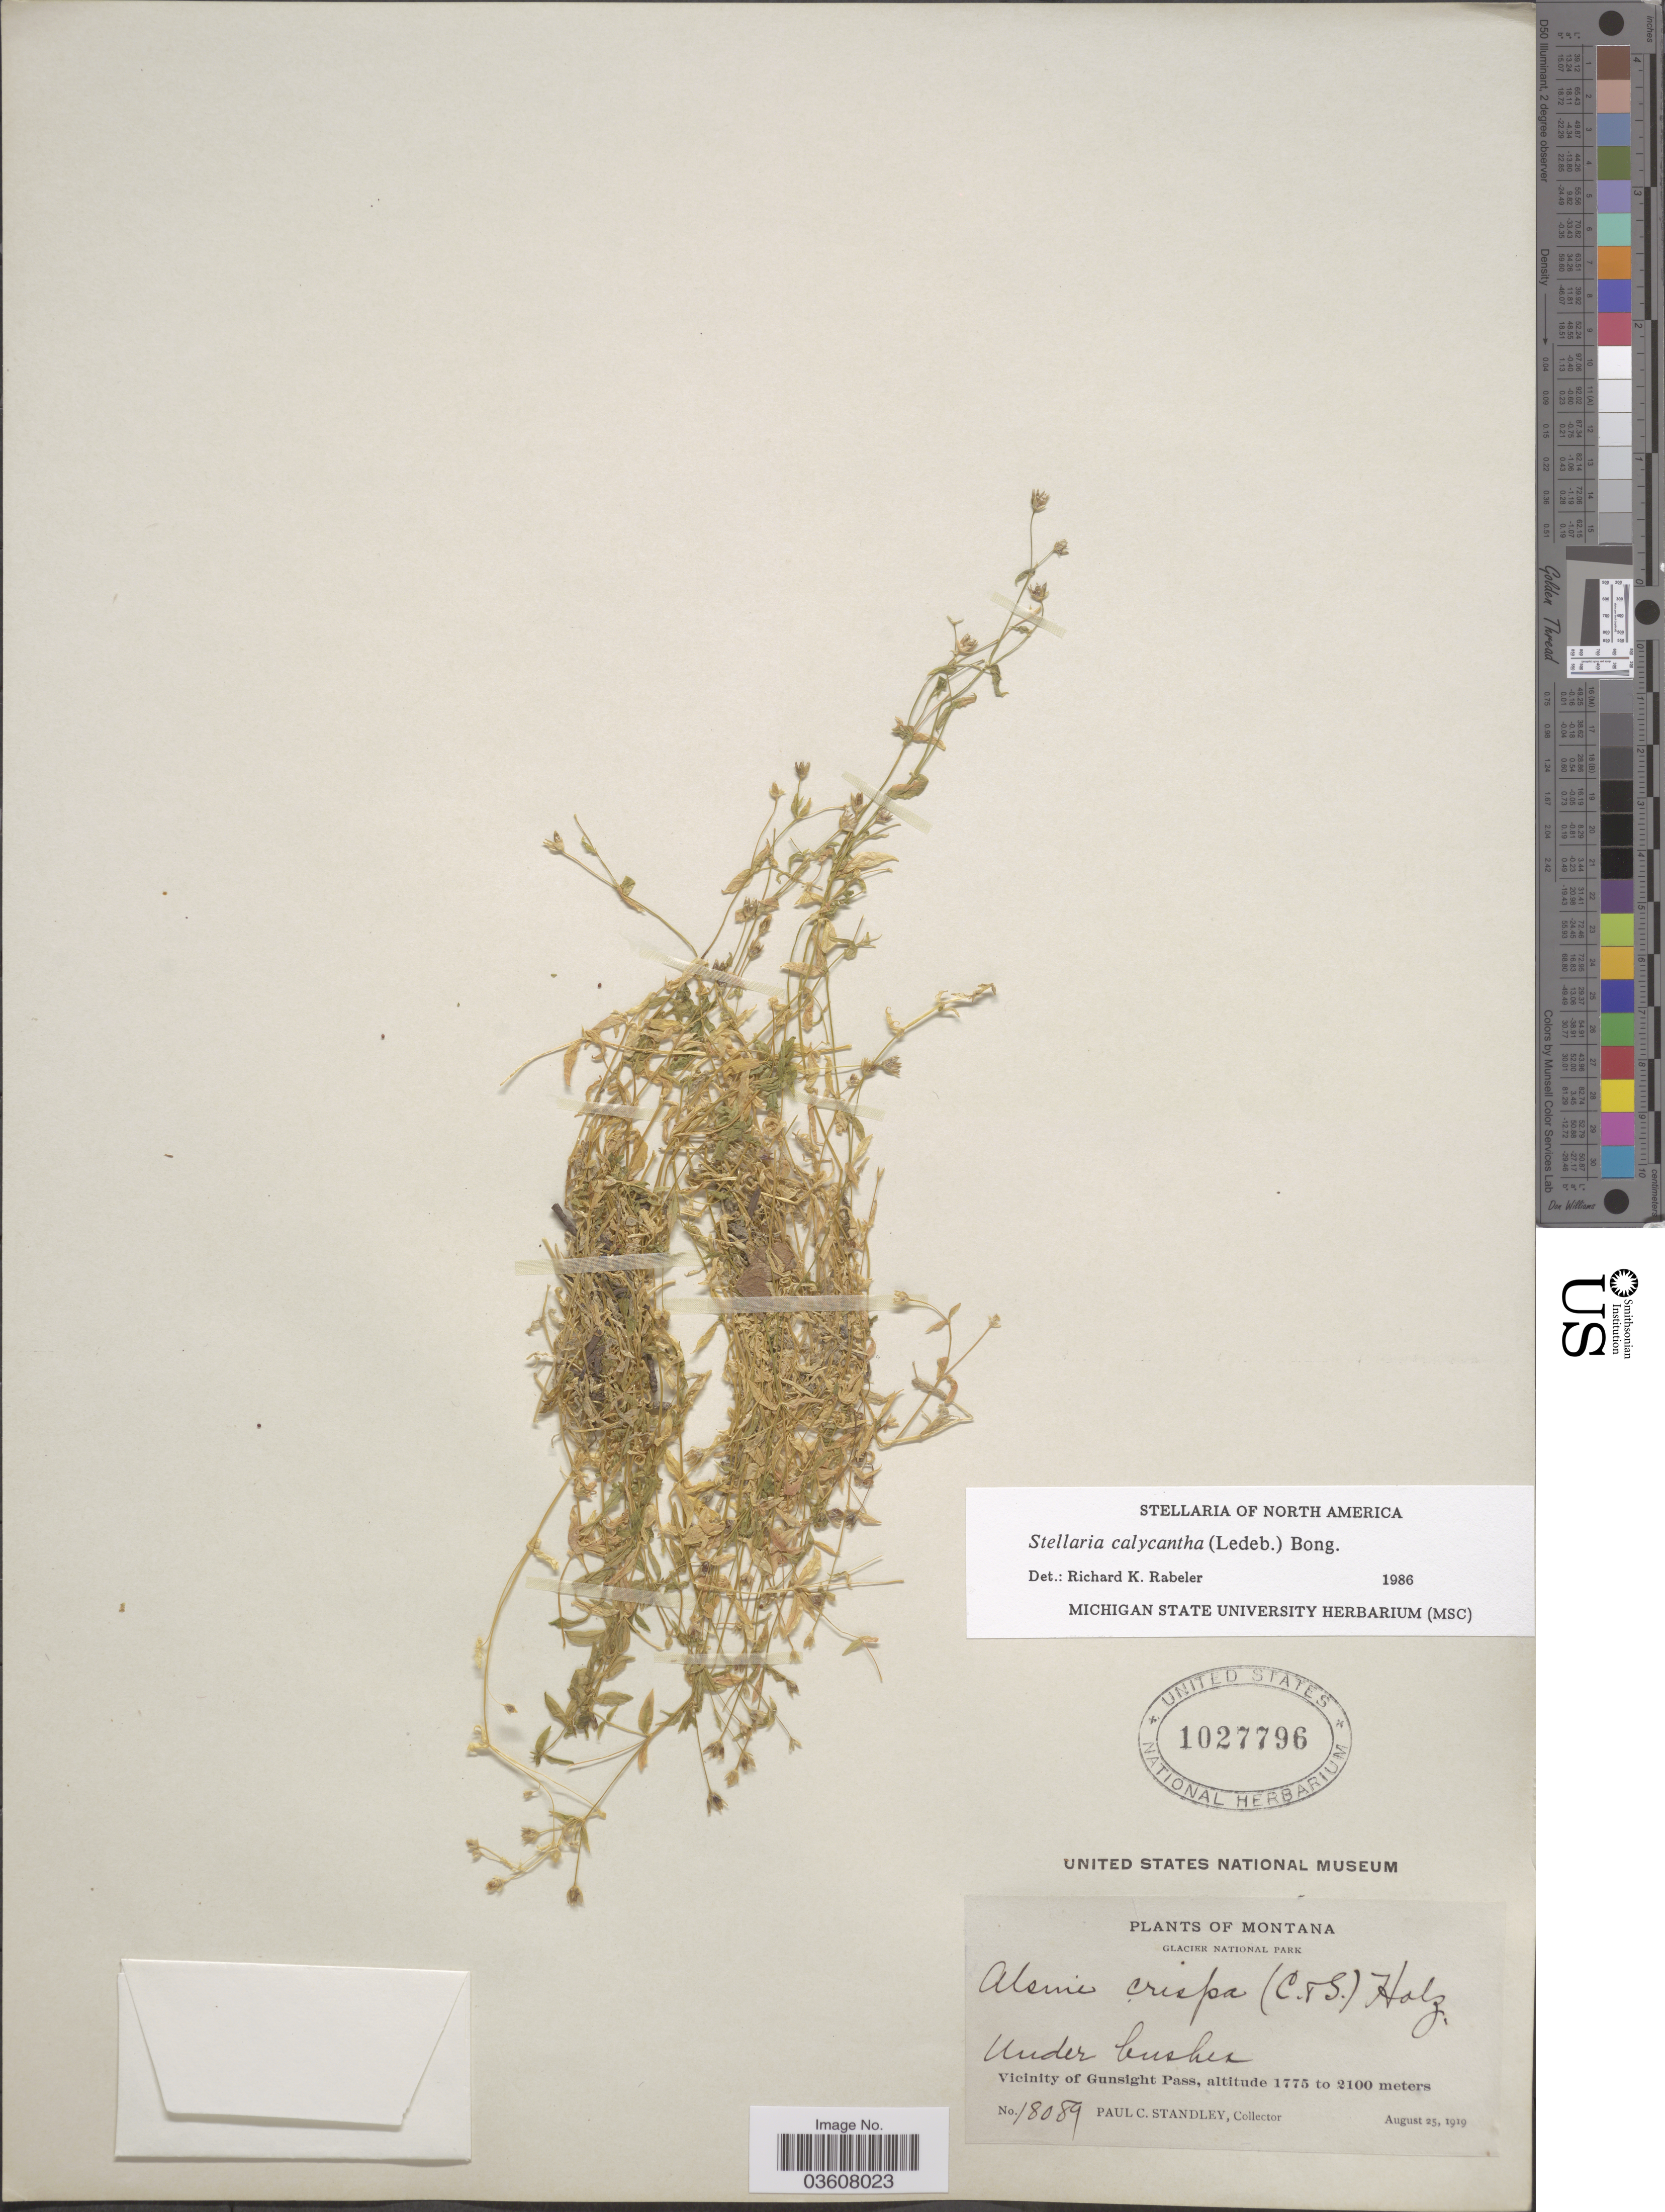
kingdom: Plantae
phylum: Tracheophyta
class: Magnoliopsida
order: Caryophyllales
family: Caryophyllaceae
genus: Stellaria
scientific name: Stellaria calycantha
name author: (Ledeb.) Bong.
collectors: P. C. Standley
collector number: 18089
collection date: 1919-08-25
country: United States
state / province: Montana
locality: Glacier National Park. Vicinity of Gunsight Pass.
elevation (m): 1775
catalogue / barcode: US 1027796